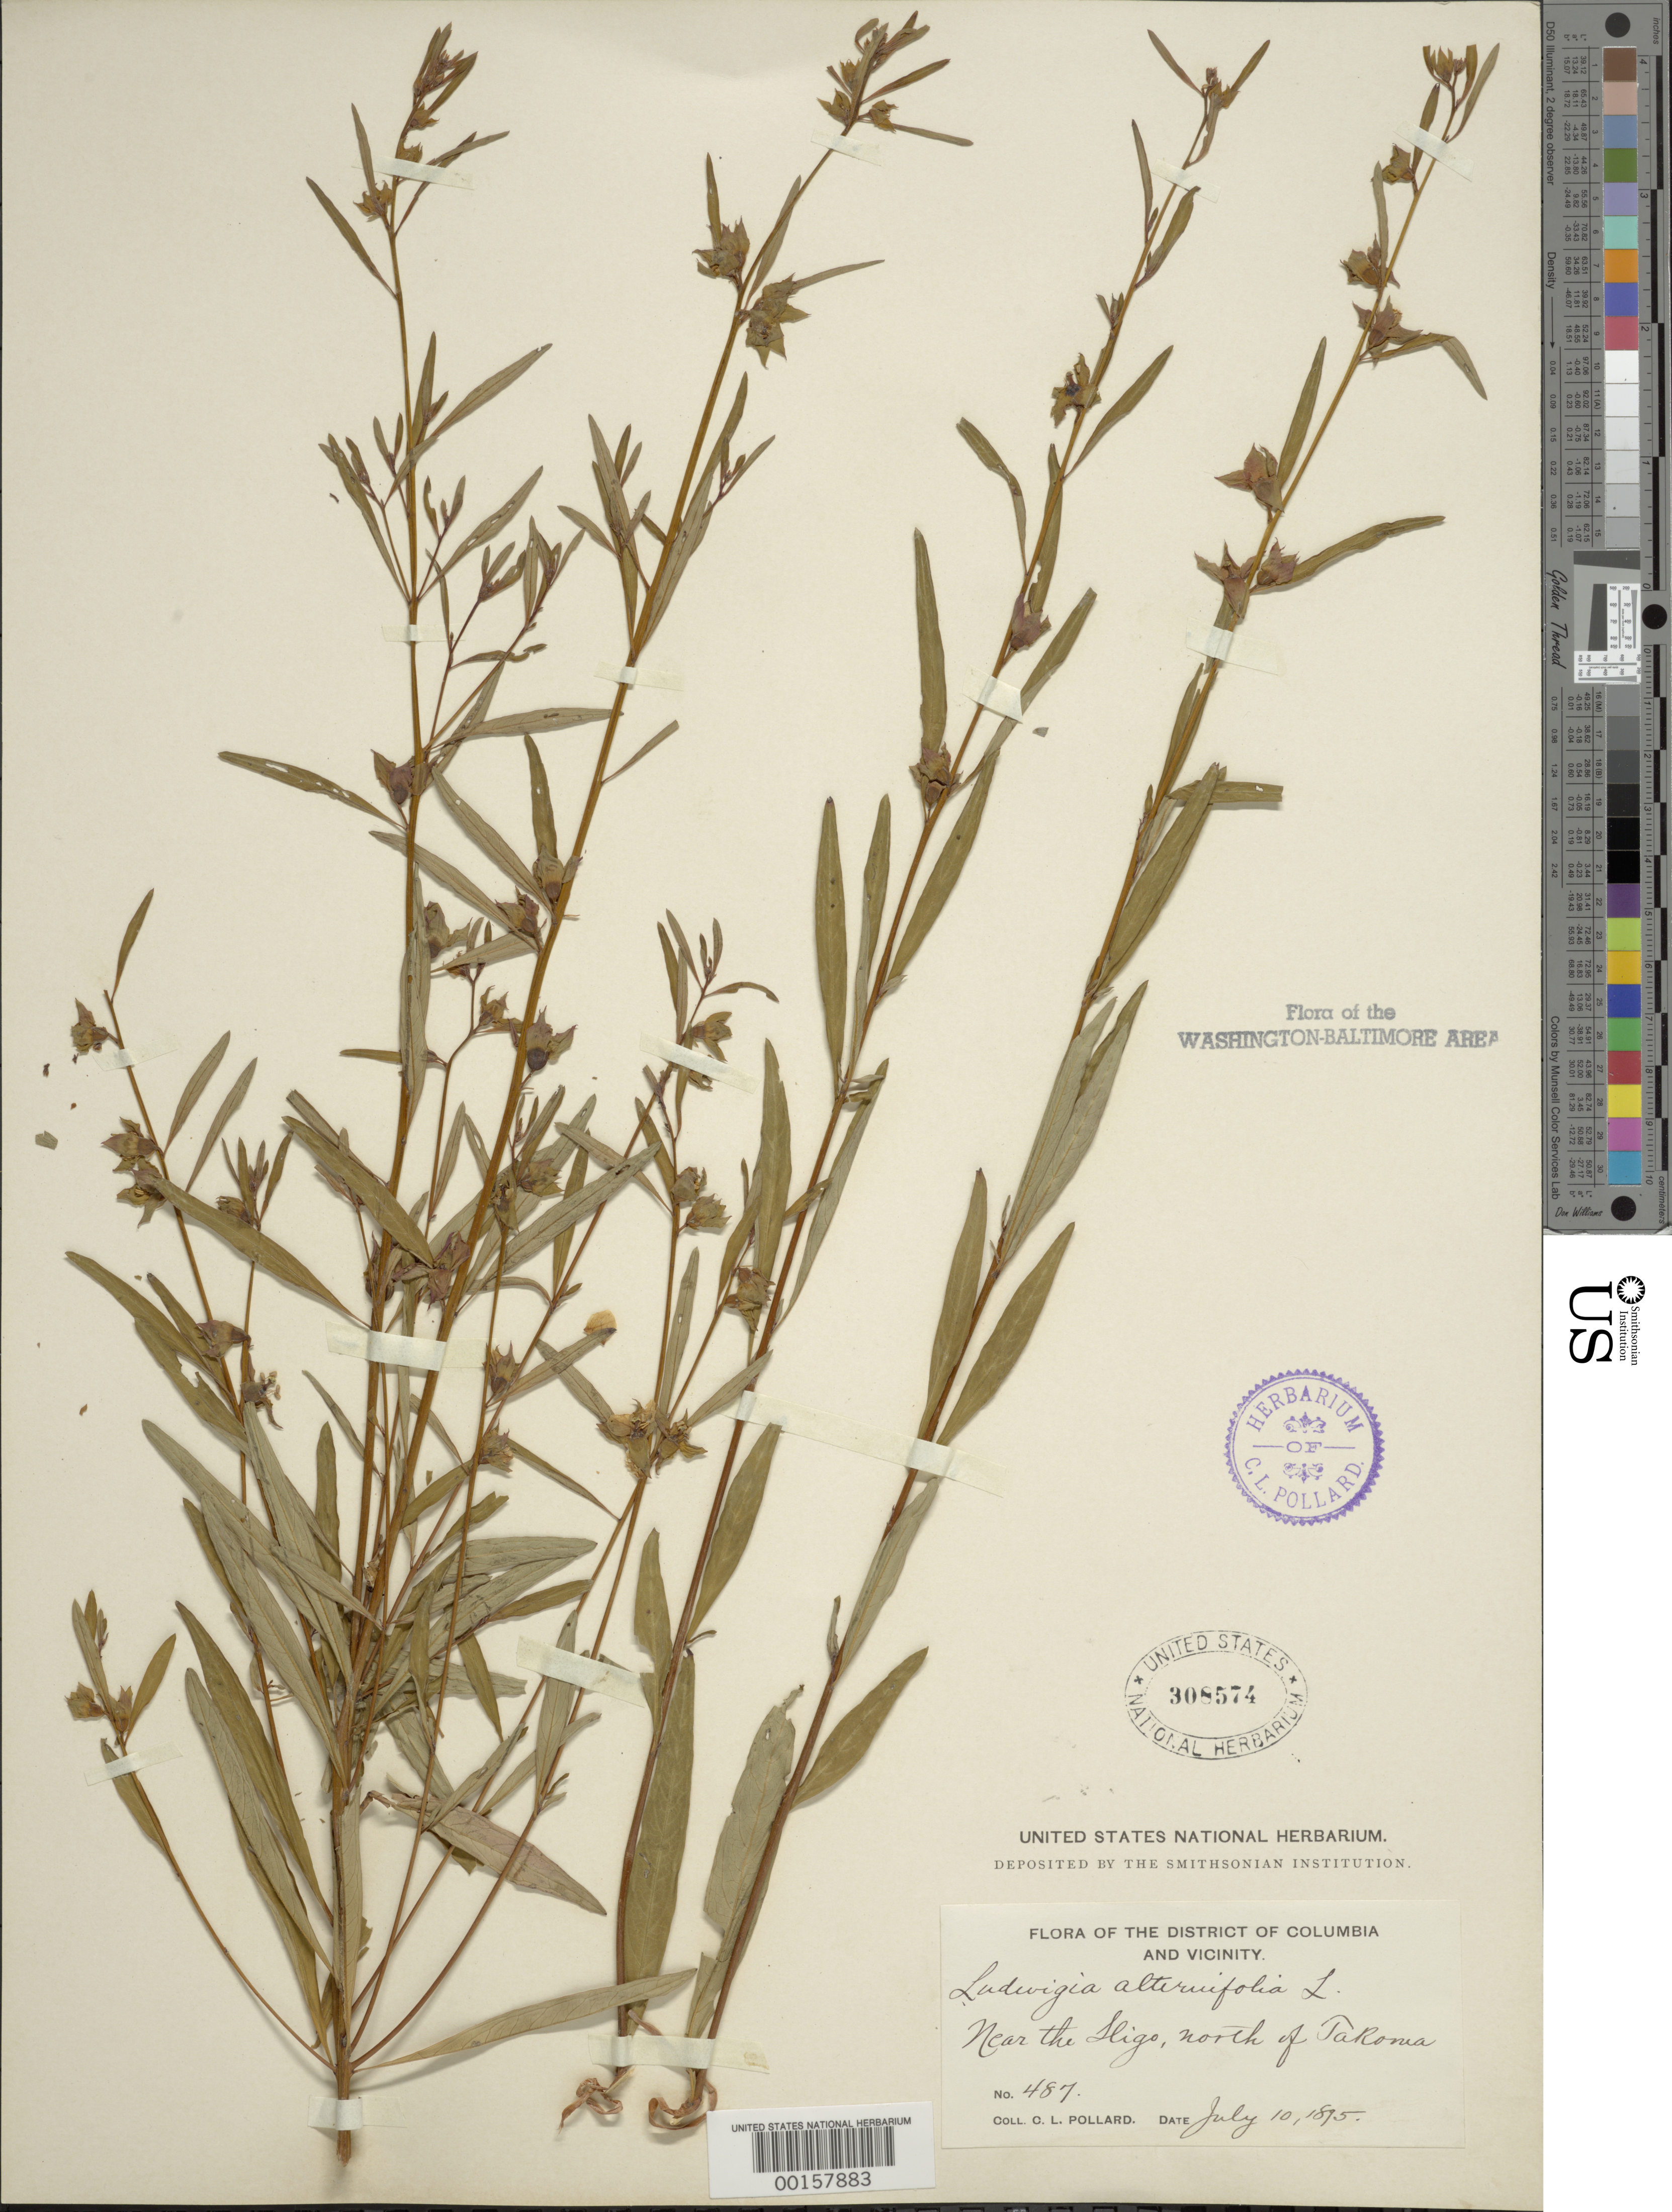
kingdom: Plantae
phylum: Tracheophyta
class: Magnoliopsida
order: Myrtales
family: Onagraceae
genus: Ludwigia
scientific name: Ludwigia alternifolia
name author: L.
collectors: C. L. Pollard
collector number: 487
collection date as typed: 10 Jul 1895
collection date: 1895-07-10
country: United States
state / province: Maryland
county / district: Montgomery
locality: Sligo, N of Takoma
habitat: Near the creek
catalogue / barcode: US 308574